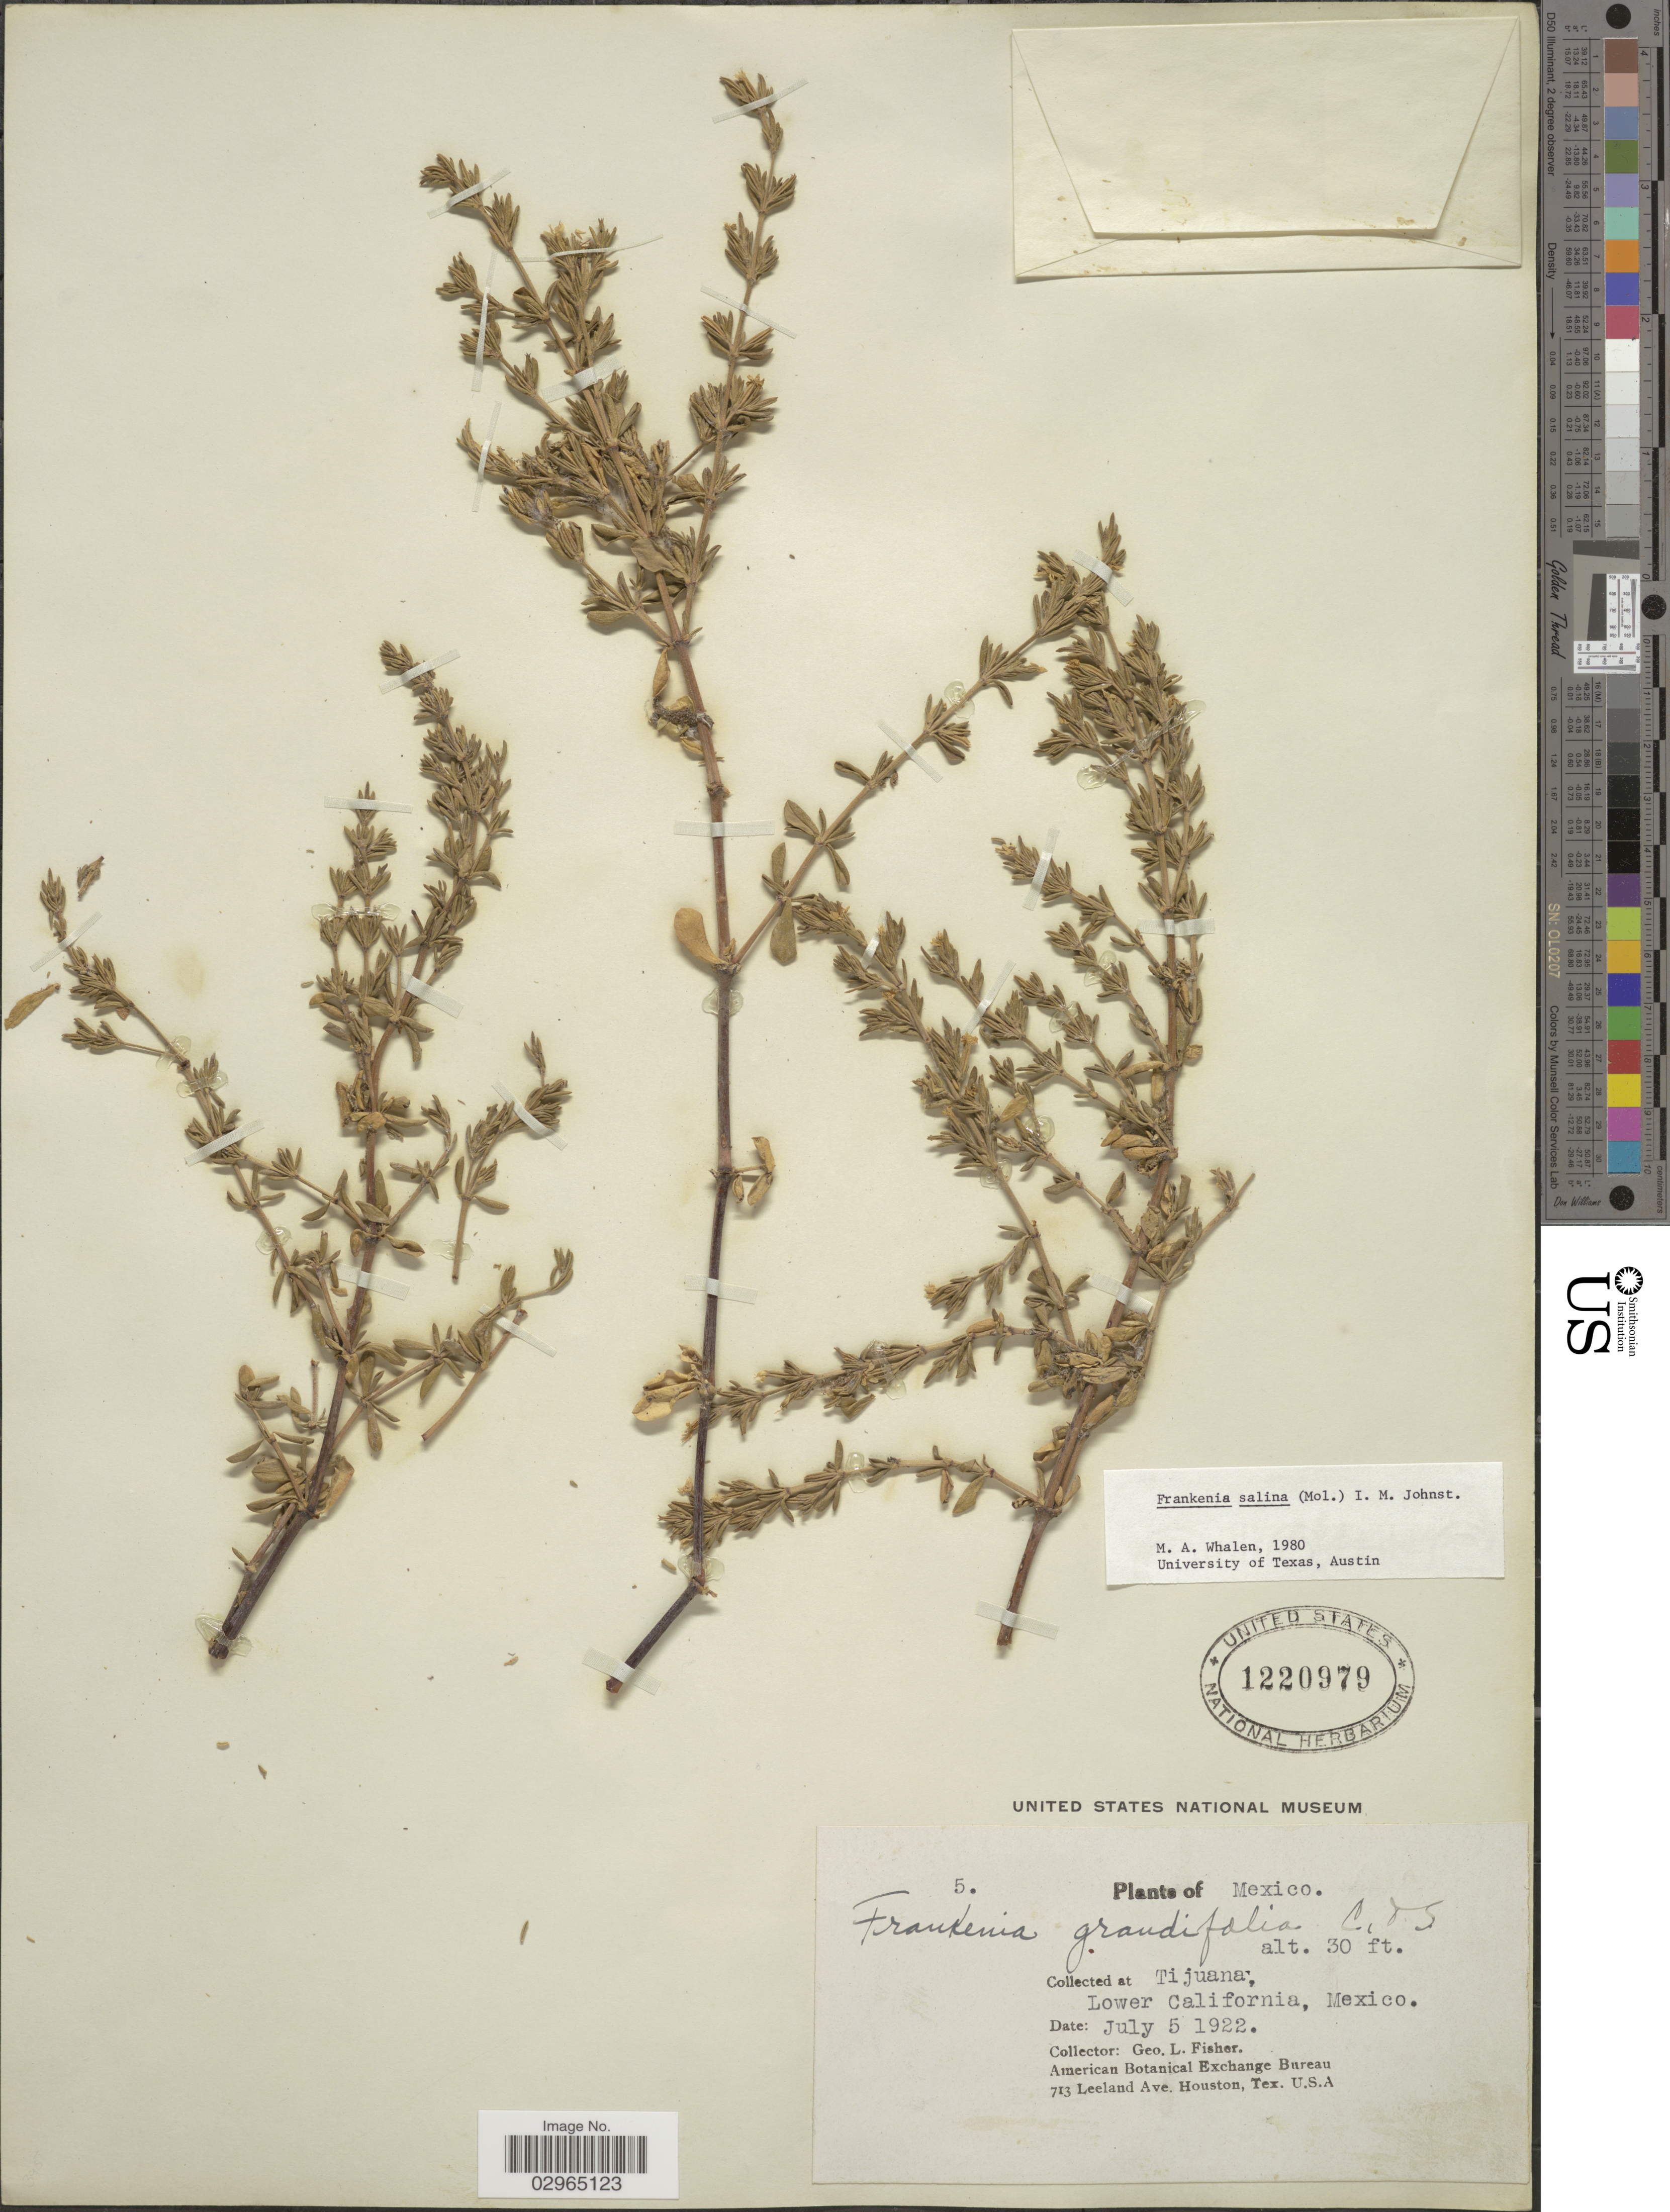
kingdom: Plantae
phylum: Tracheophyta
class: Magnoliopsida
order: Caryophyllales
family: Frankeniaceae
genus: Frankenia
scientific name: Frankenia salina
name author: (Molina) I.M. Johnst.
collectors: G. L. Fisher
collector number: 5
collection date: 1922-07-05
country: Mexico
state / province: Baja California Norte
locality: Tijuana. Lower California.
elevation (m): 9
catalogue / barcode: US 1220979